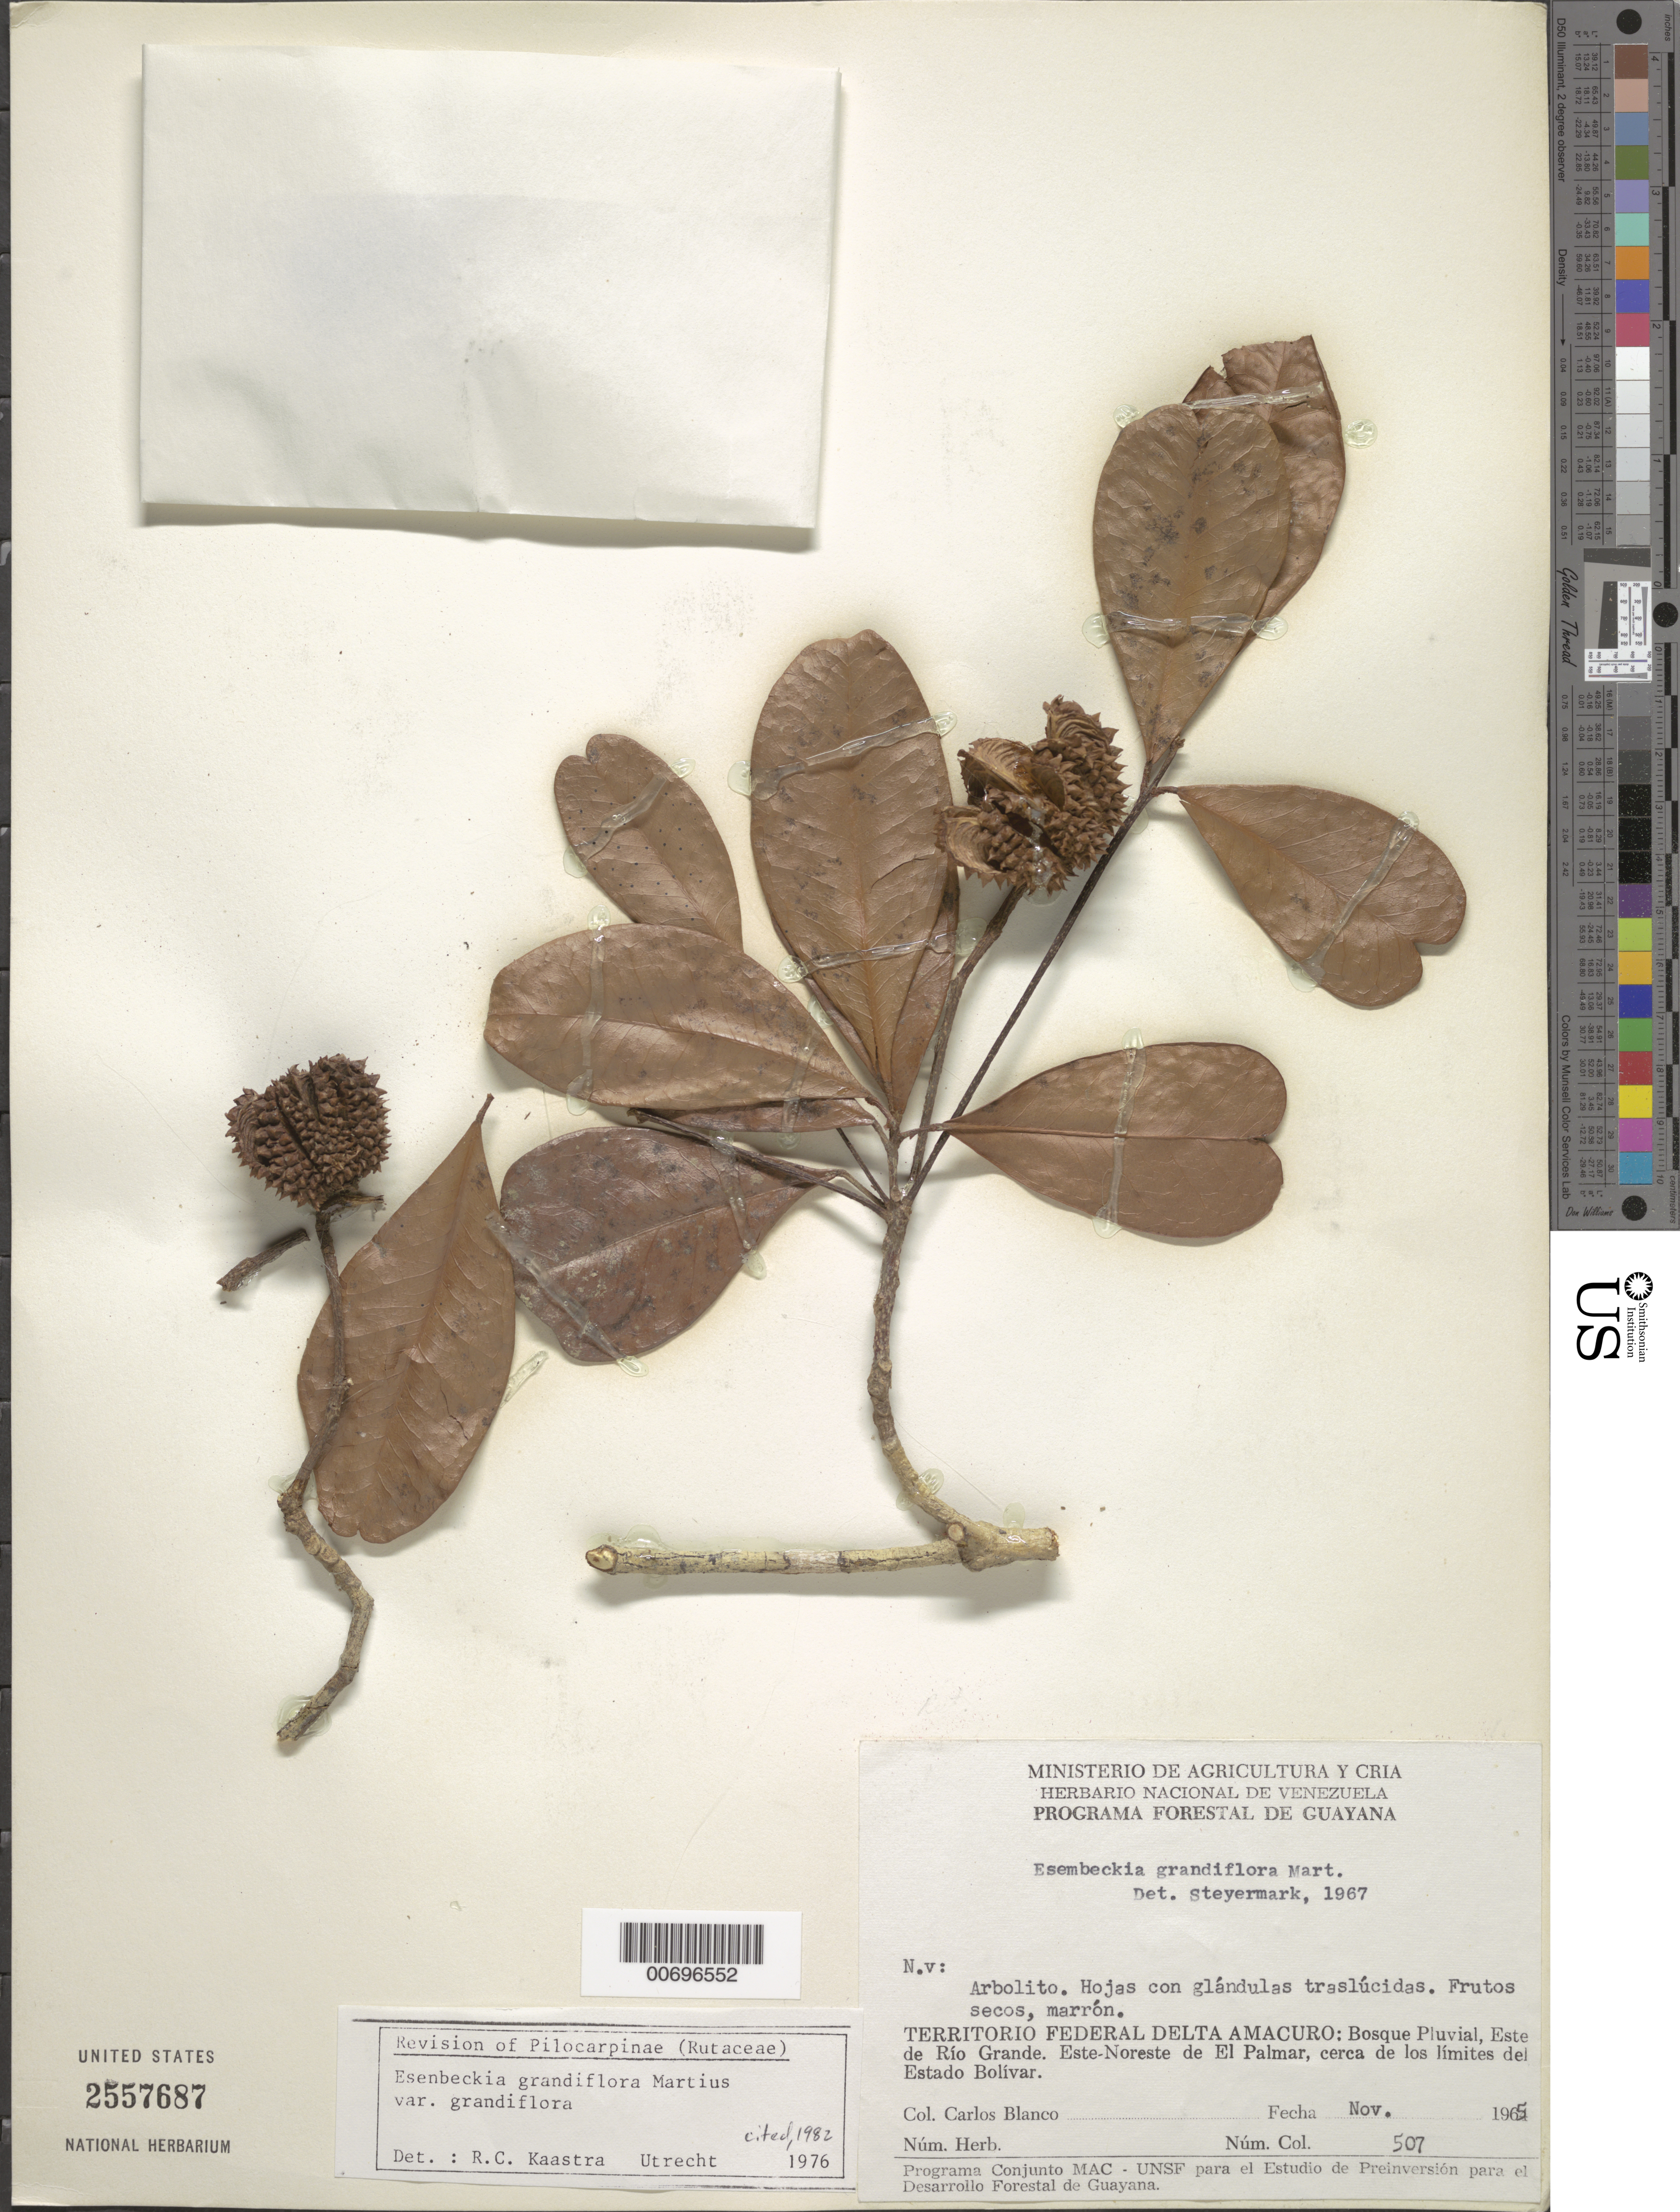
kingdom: Plantae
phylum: Tracheophyta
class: Magnoliopsida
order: Sapindales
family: Rutaceae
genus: Esenbeckia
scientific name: Esenbeckia grandiflora var. grandiflora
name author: Mart.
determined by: Kaastra, R. C., (UTRECHT)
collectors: C. A. Blanco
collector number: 507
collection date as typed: Nov-65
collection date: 1965-11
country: Venezuela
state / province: Delta Amacuro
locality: Río Grande, Este de; Este-Noreste de El Palmar, cerca de los limites del Estado Bolívar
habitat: Rainforest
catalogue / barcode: US 2557687